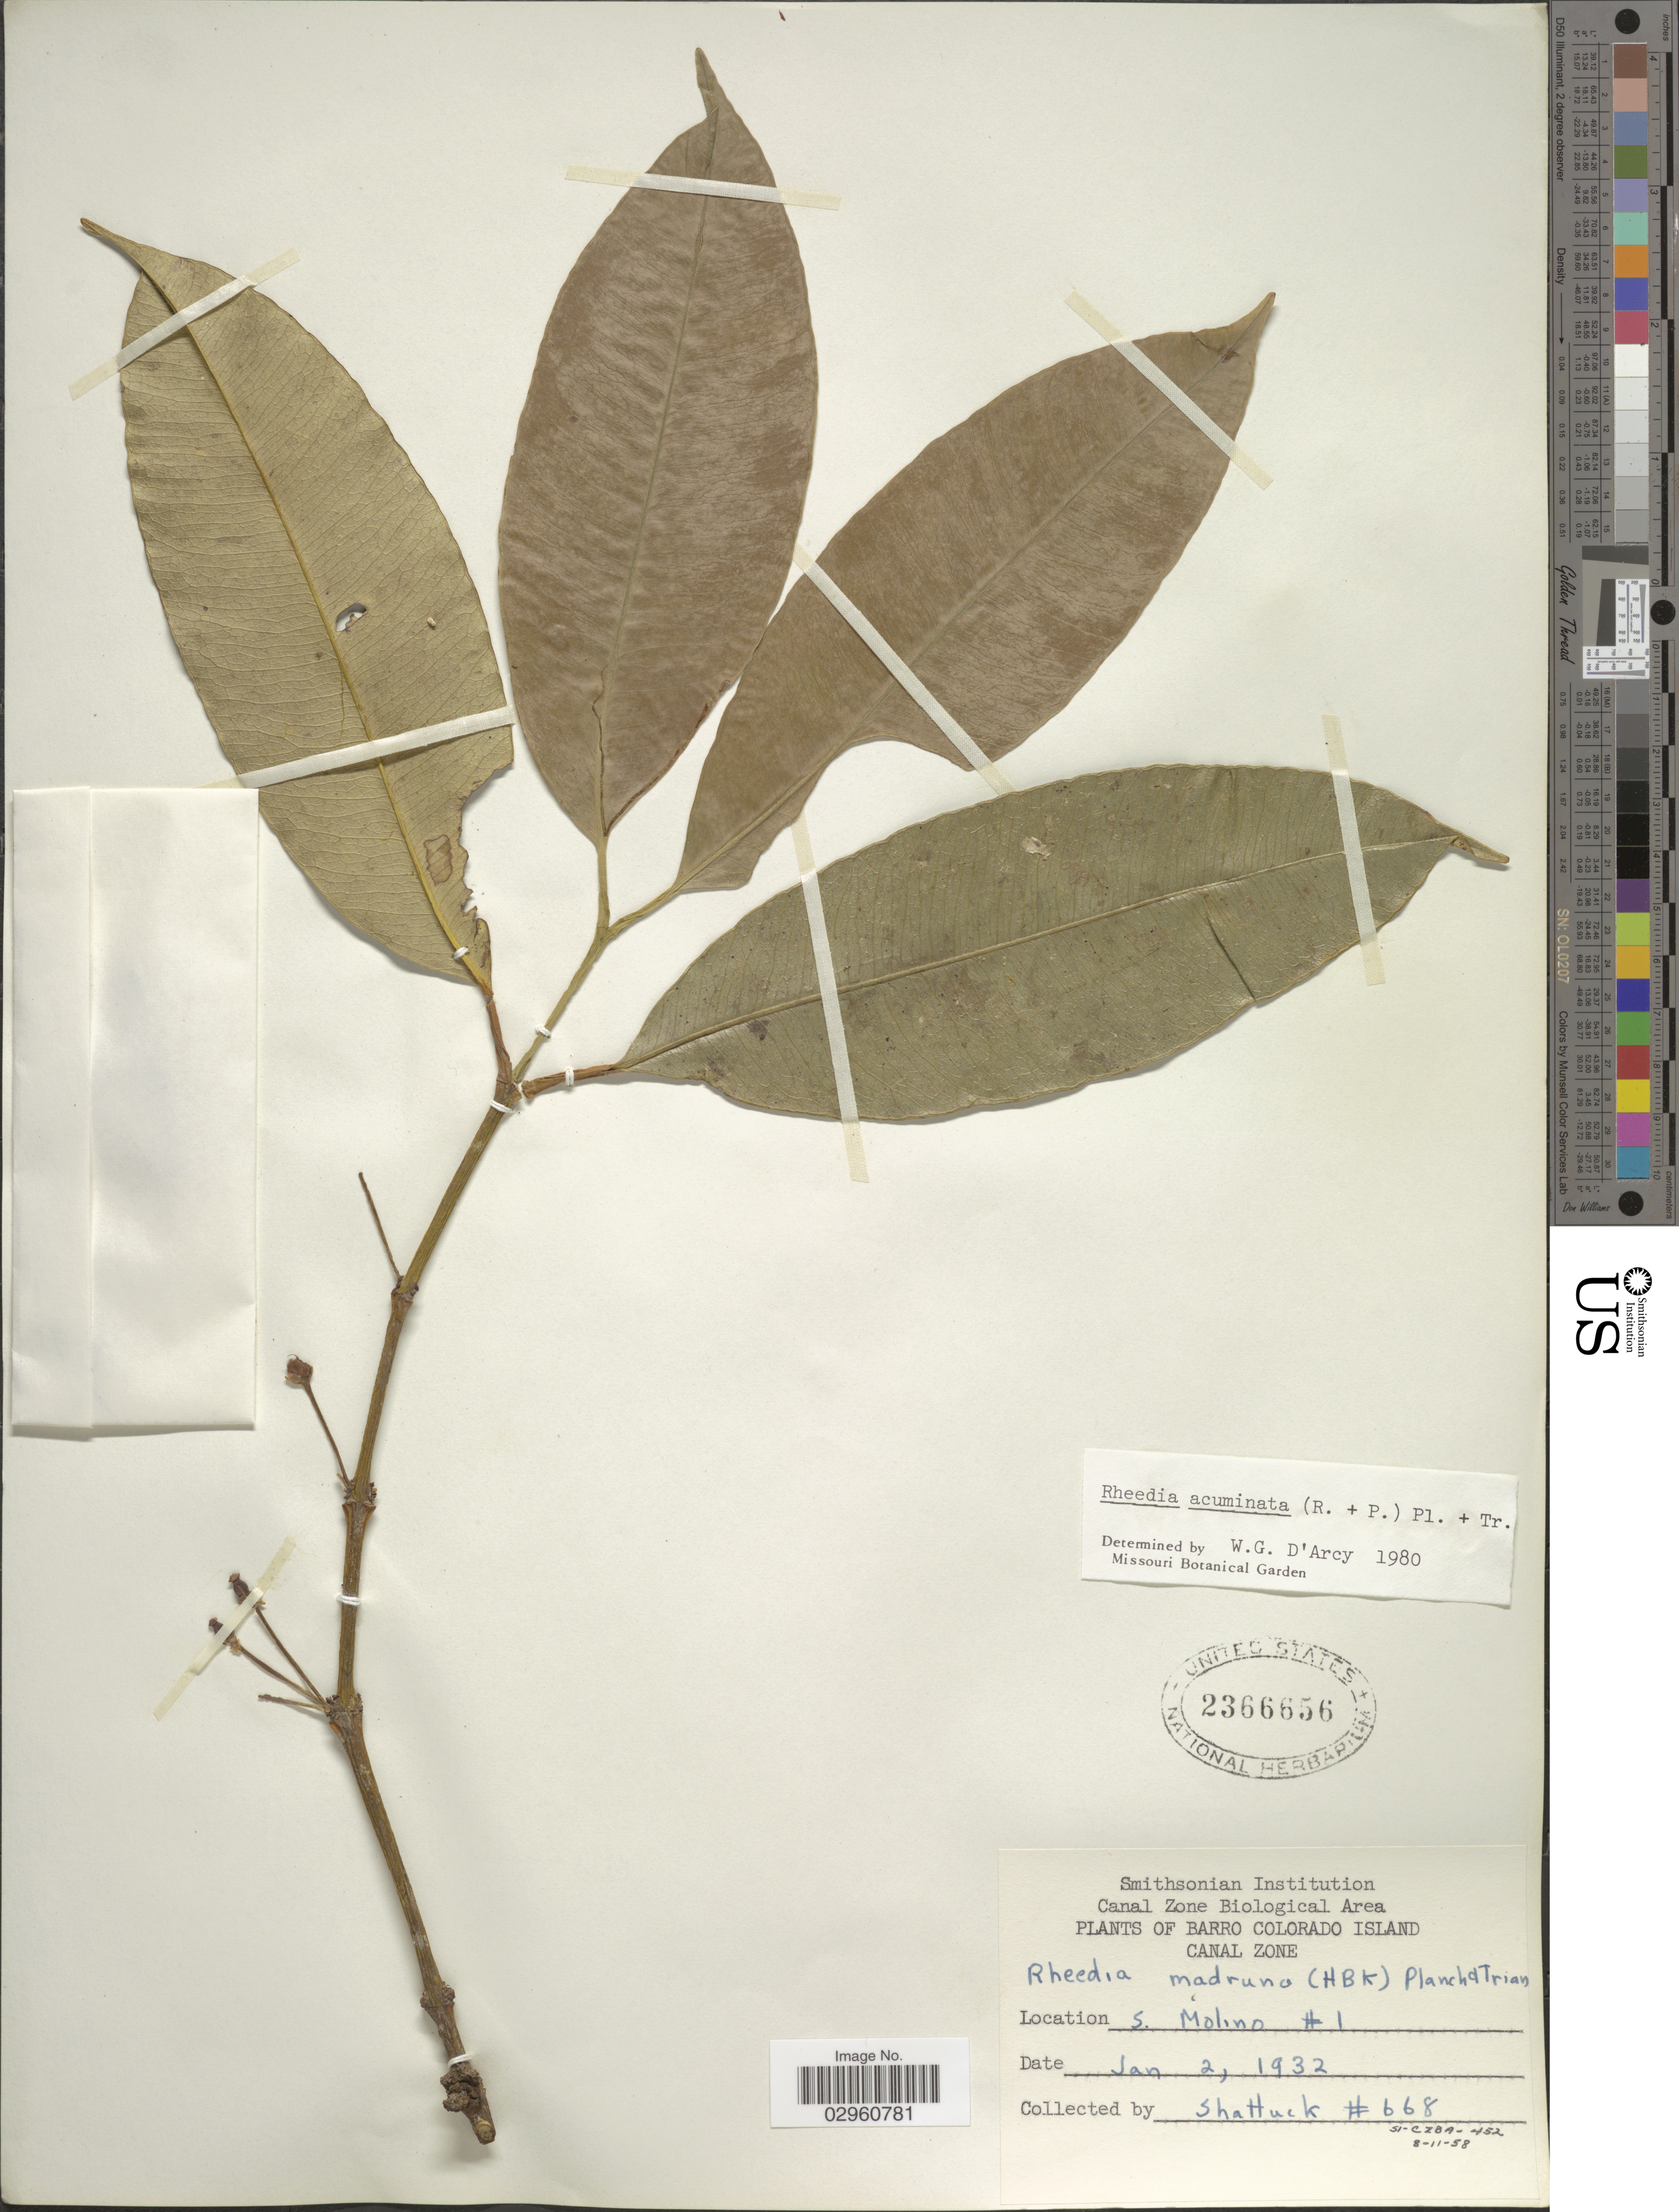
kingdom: Plantae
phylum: Tracheophyta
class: Magnoliopsida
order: Malpighiales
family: Clusiaceae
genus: Garcinia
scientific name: Garcinia madruno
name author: (Kunth) Hammel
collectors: Shattuck, --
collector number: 668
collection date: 1932-01-02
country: Panama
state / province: Panamá Oeste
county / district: Canal Zone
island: Barro Colorado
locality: Barro Colorado Island. Canal Zone. S. Molino # 1.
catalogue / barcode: US 2366656